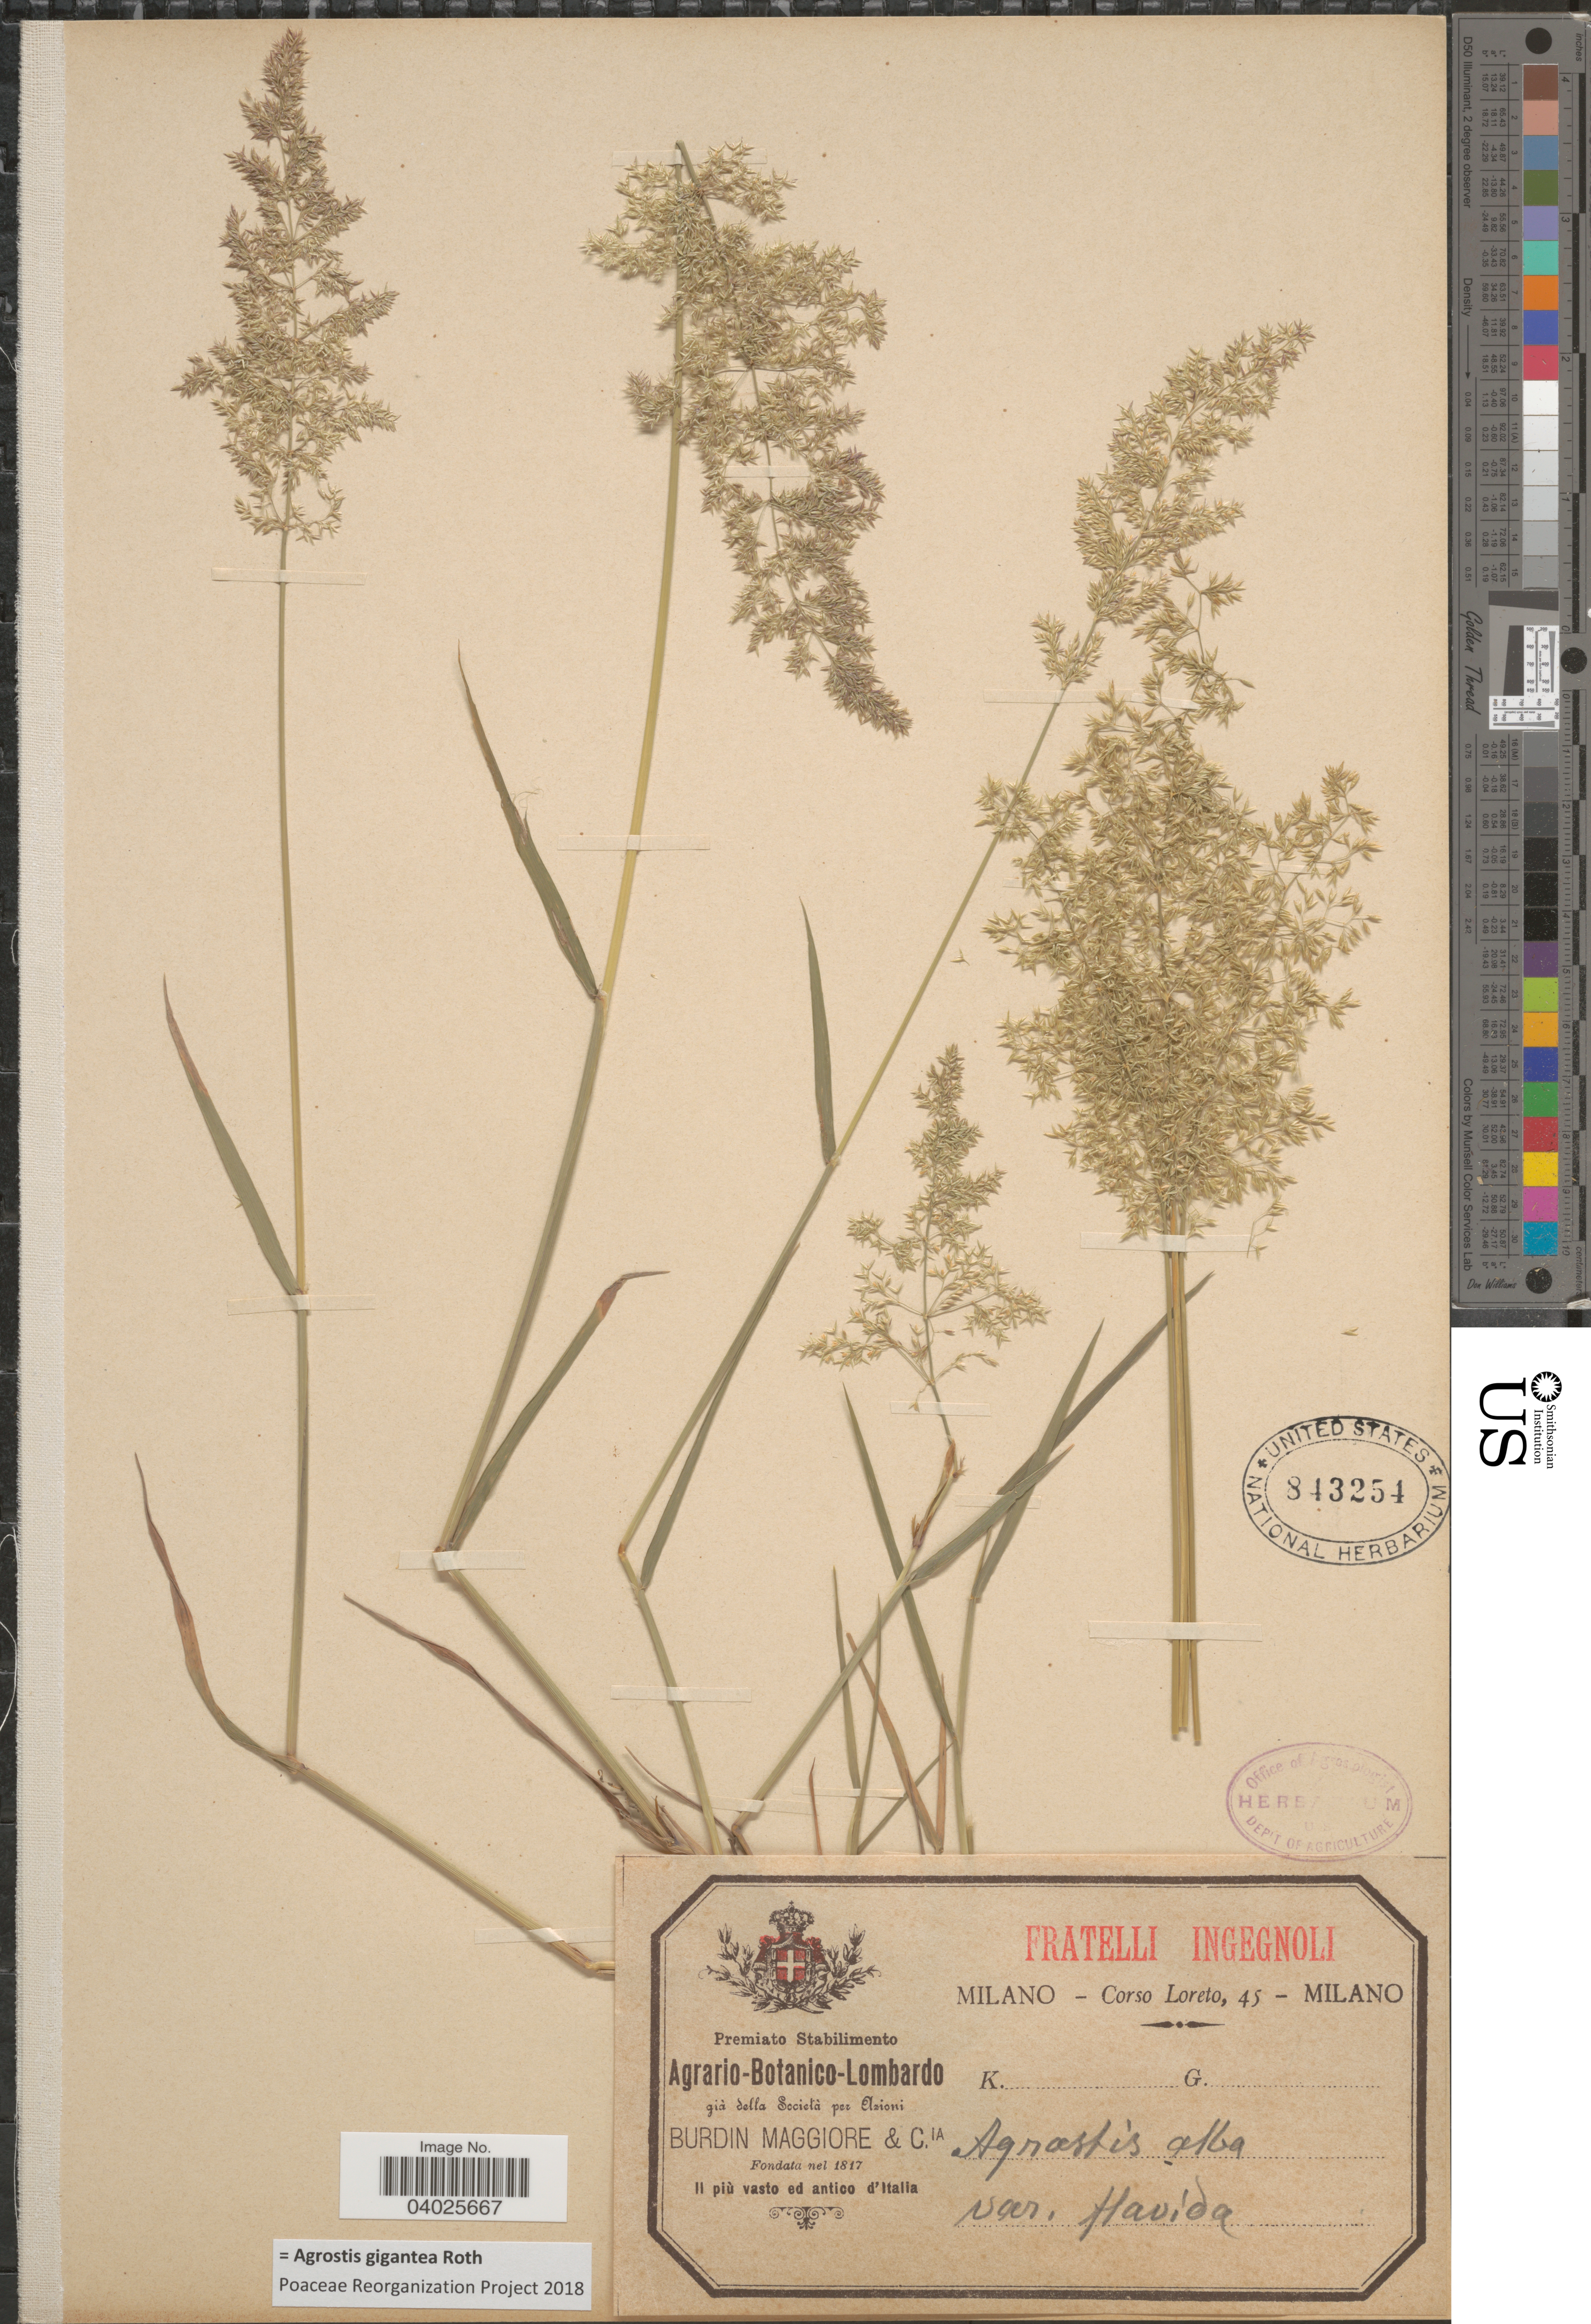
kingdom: Plantae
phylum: Tracheophyta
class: Liliopsida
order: Poales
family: Poaceae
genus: Agrostis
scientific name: Agrostis gigantea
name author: Roth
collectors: Fratelli Ingegnoli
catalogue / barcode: US 843254